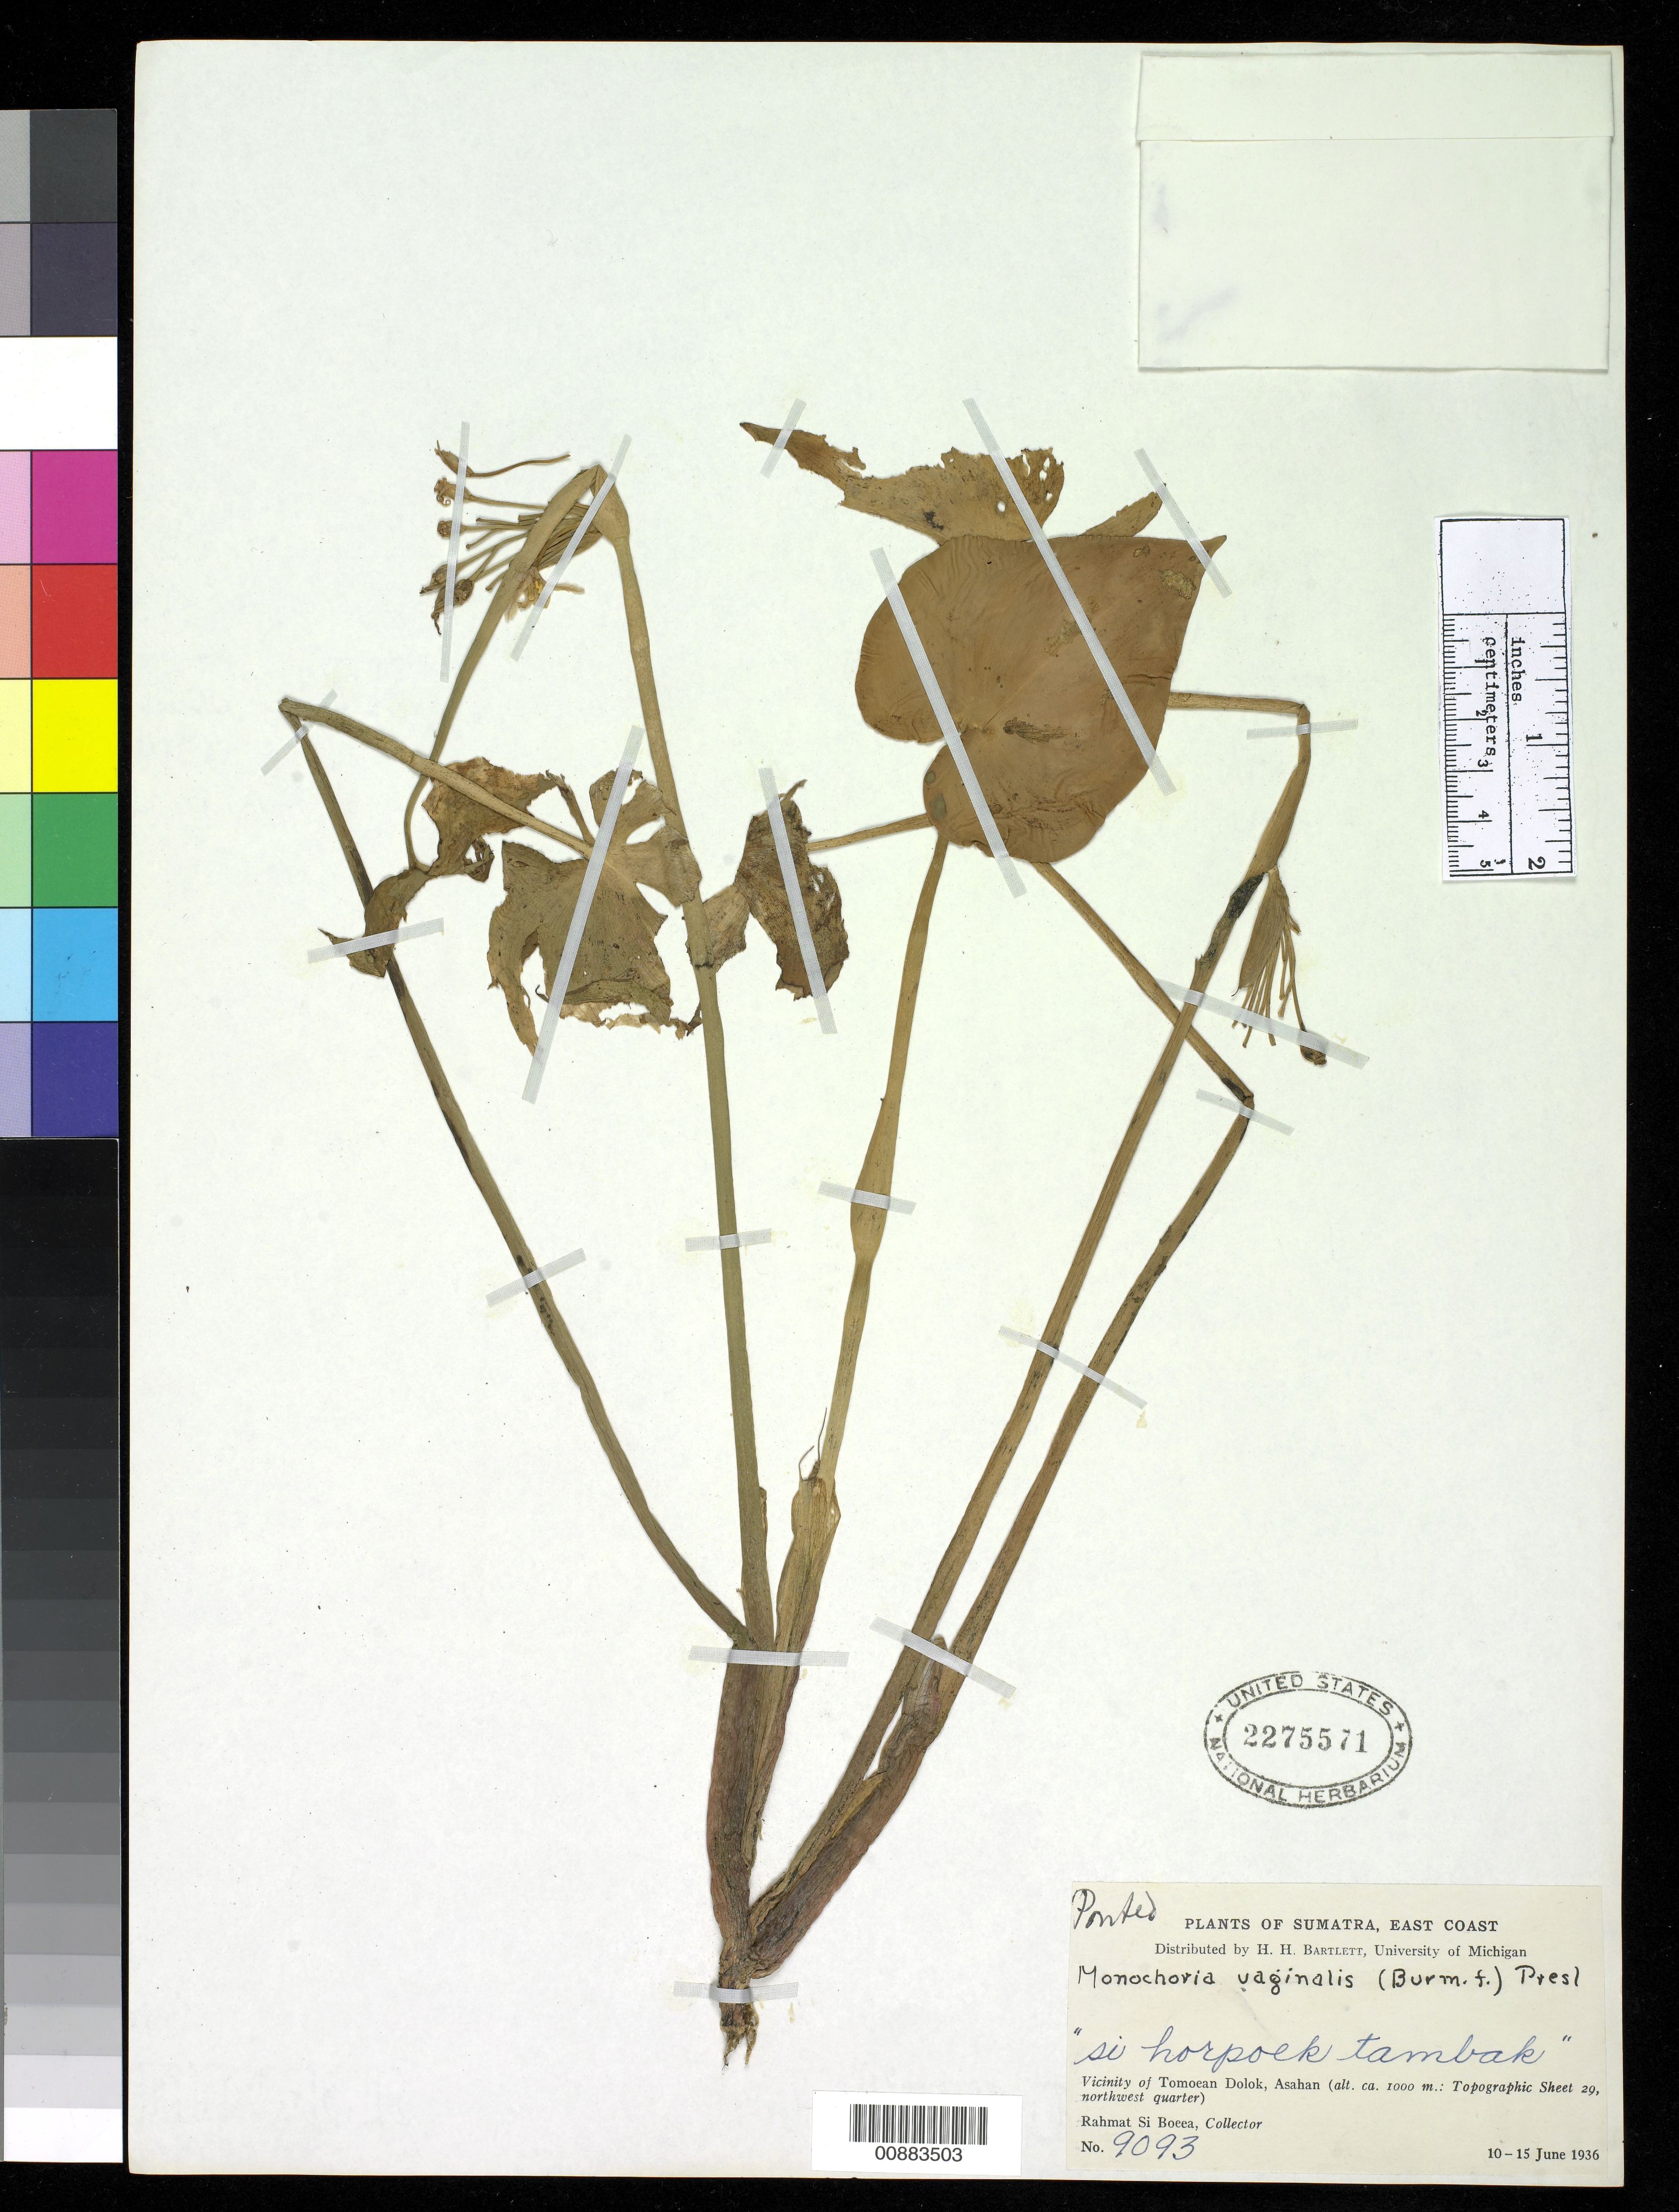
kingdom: Plantae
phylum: Tracheophyta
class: Liliopsida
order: Commelinales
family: Pontederiaceae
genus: Monochoria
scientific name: Monochoria vaginalis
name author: (Burm. f.) C. Presl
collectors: Rahmat Si Boeea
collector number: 9093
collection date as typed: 10 Jun 1936 to 15 Jun 1936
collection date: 1936-06-10/1936-06-15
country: Indonesia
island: Sumatra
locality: Vicinity of Tomocan Dolok, Asahan Topographic Sheet 29, northwest quarter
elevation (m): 1000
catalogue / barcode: US 2275571